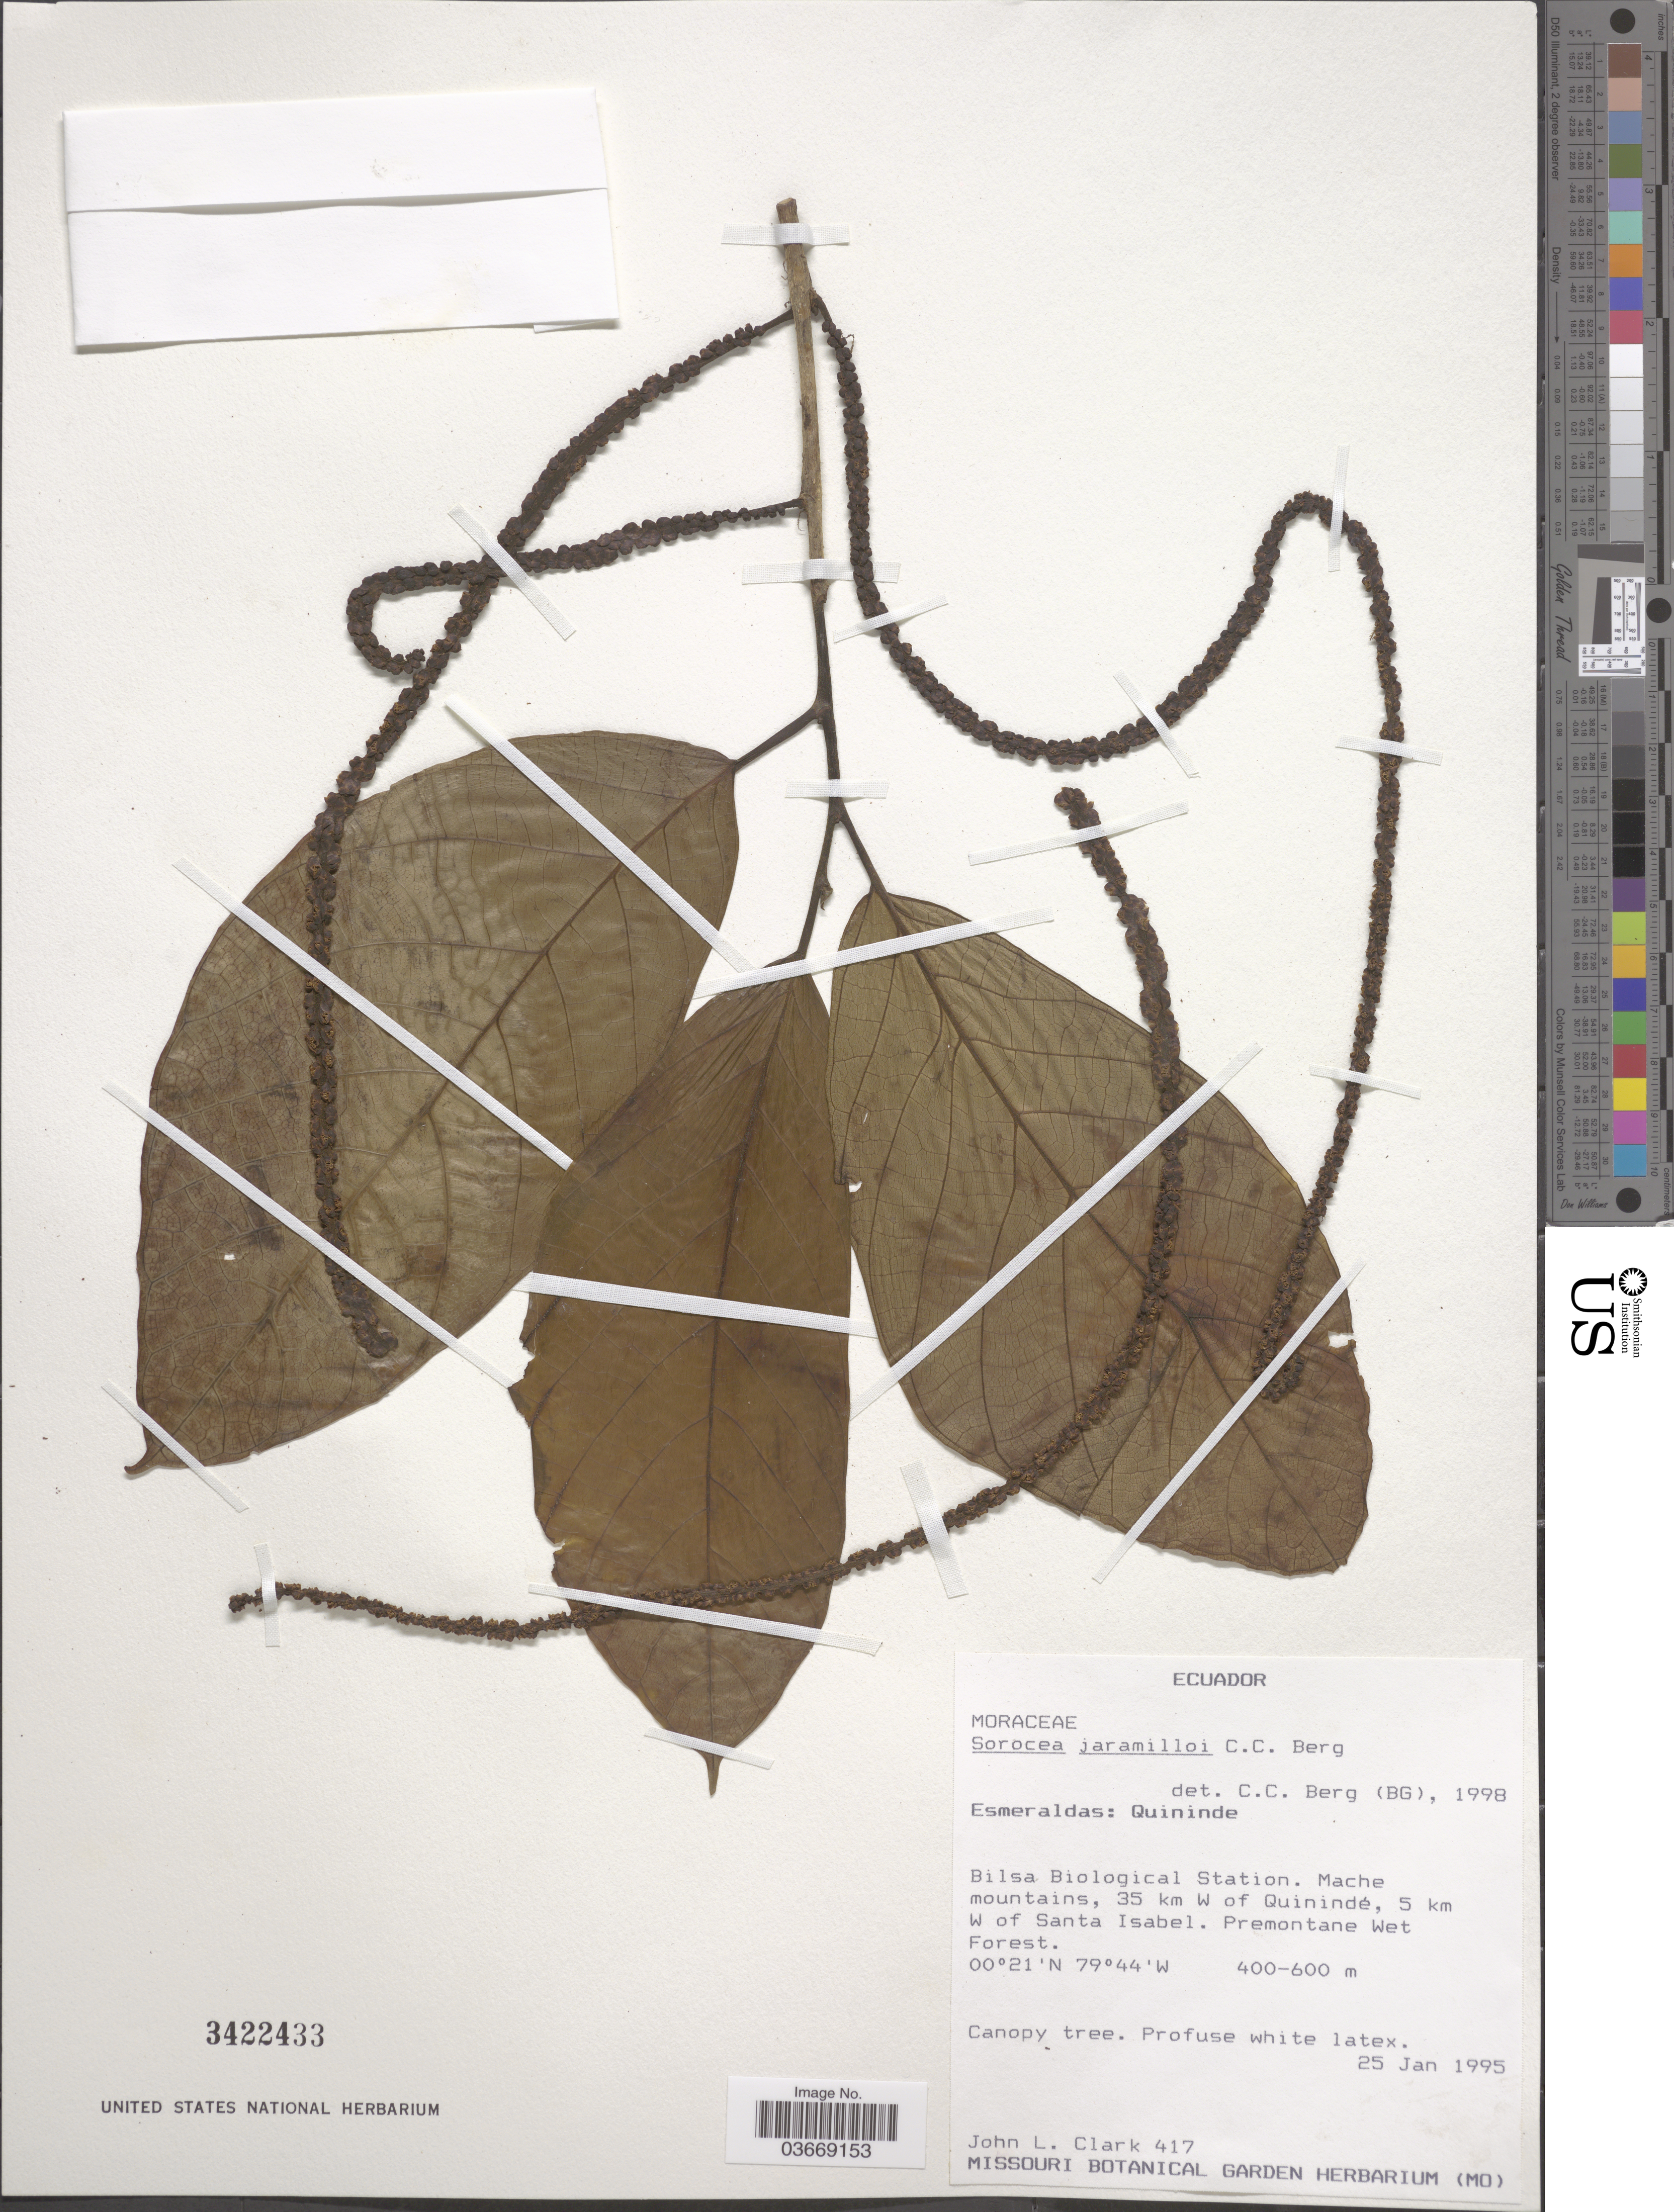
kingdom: Plantae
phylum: Tracheophyta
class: Magnoliopsida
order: Rosales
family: Moraceae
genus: Sorocea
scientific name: Sorocea jaramilloi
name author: C.C. Berg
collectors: J. L. Clark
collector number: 417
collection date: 1995-01-25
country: Ecuador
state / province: Esmeraldas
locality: Quininde. Bilsa Biological Station. Mache mountains, 35 km W of Quininde, 5 km W of Santa Isabel.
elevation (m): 400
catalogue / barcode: US 3422433